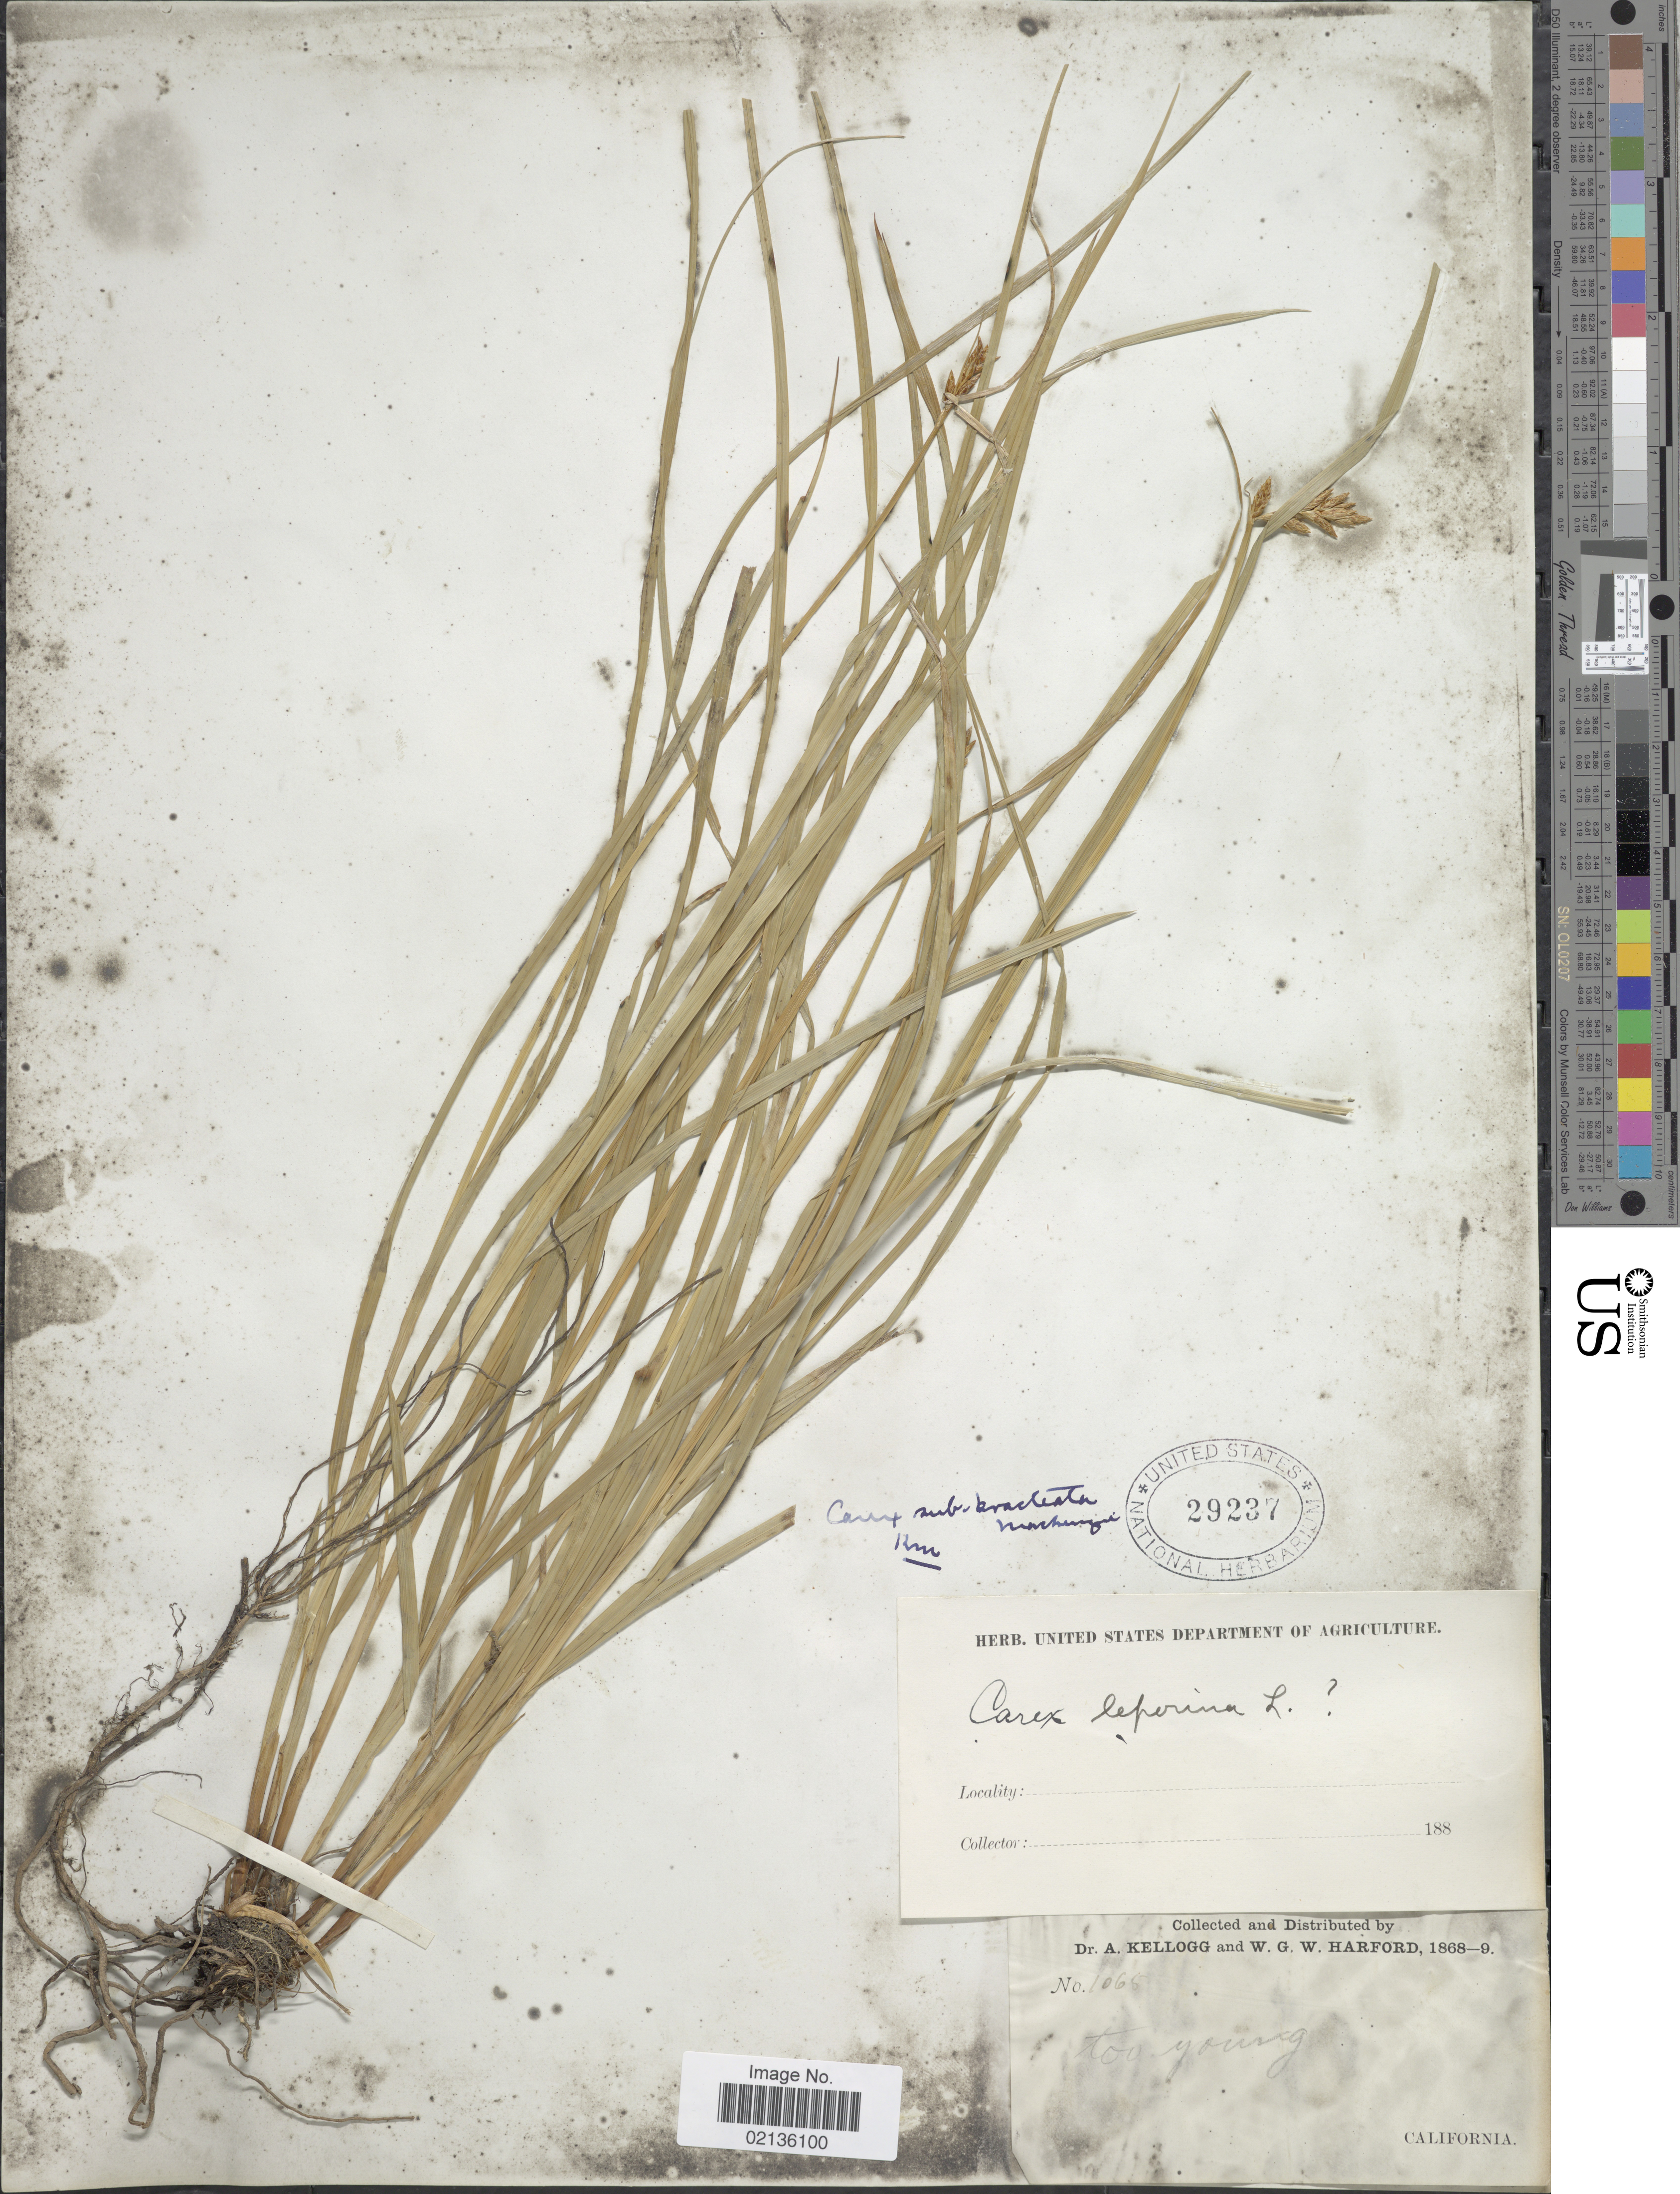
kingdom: Plantae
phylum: Tracheophyta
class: Liliopsida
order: Poales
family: Cyperaceae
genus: Carex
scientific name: Carex subbracteata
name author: Mack.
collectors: ex herb. U. S. Department of Agriculture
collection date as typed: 188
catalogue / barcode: US 29237